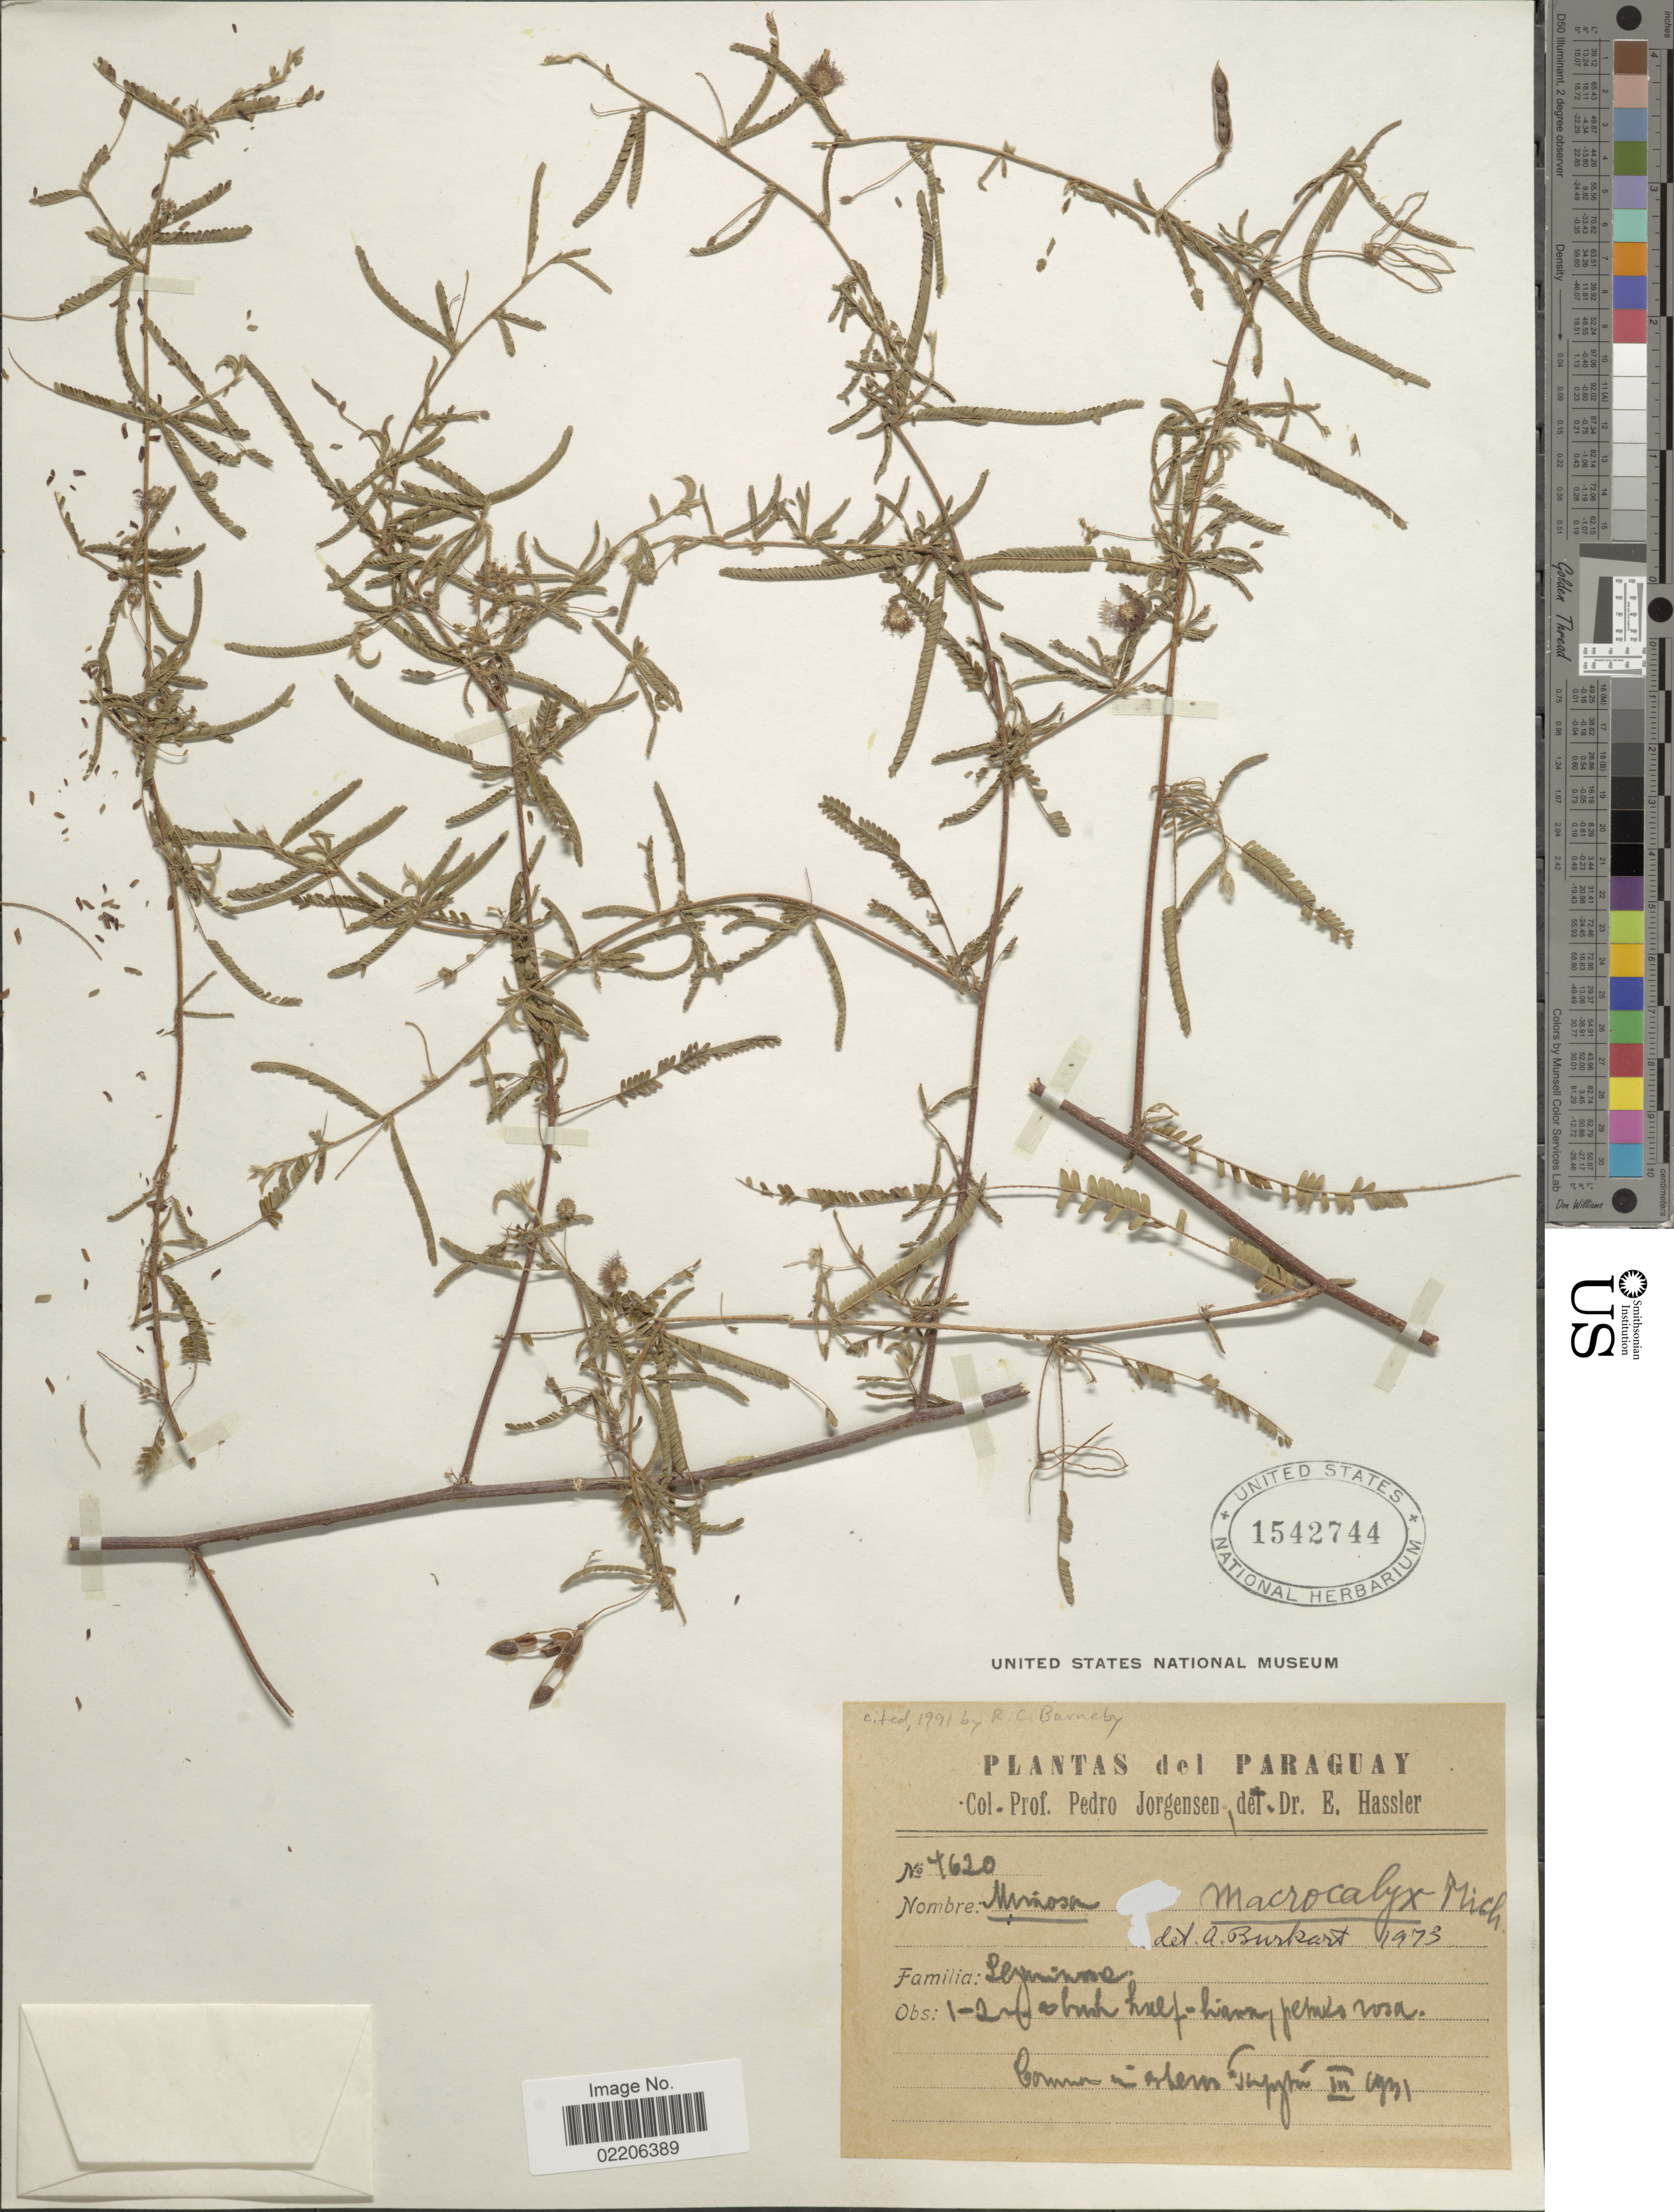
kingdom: Plantae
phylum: Tracheophyta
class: Magnoliopsida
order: Fabales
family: Fabaceae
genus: Mimosa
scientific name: Mimosa macrocalyx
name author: Micheli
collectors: P. Jörgensen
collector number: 7620*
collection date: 1931-03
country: Paraguay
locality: Tapyta.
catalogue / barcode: US 1542744